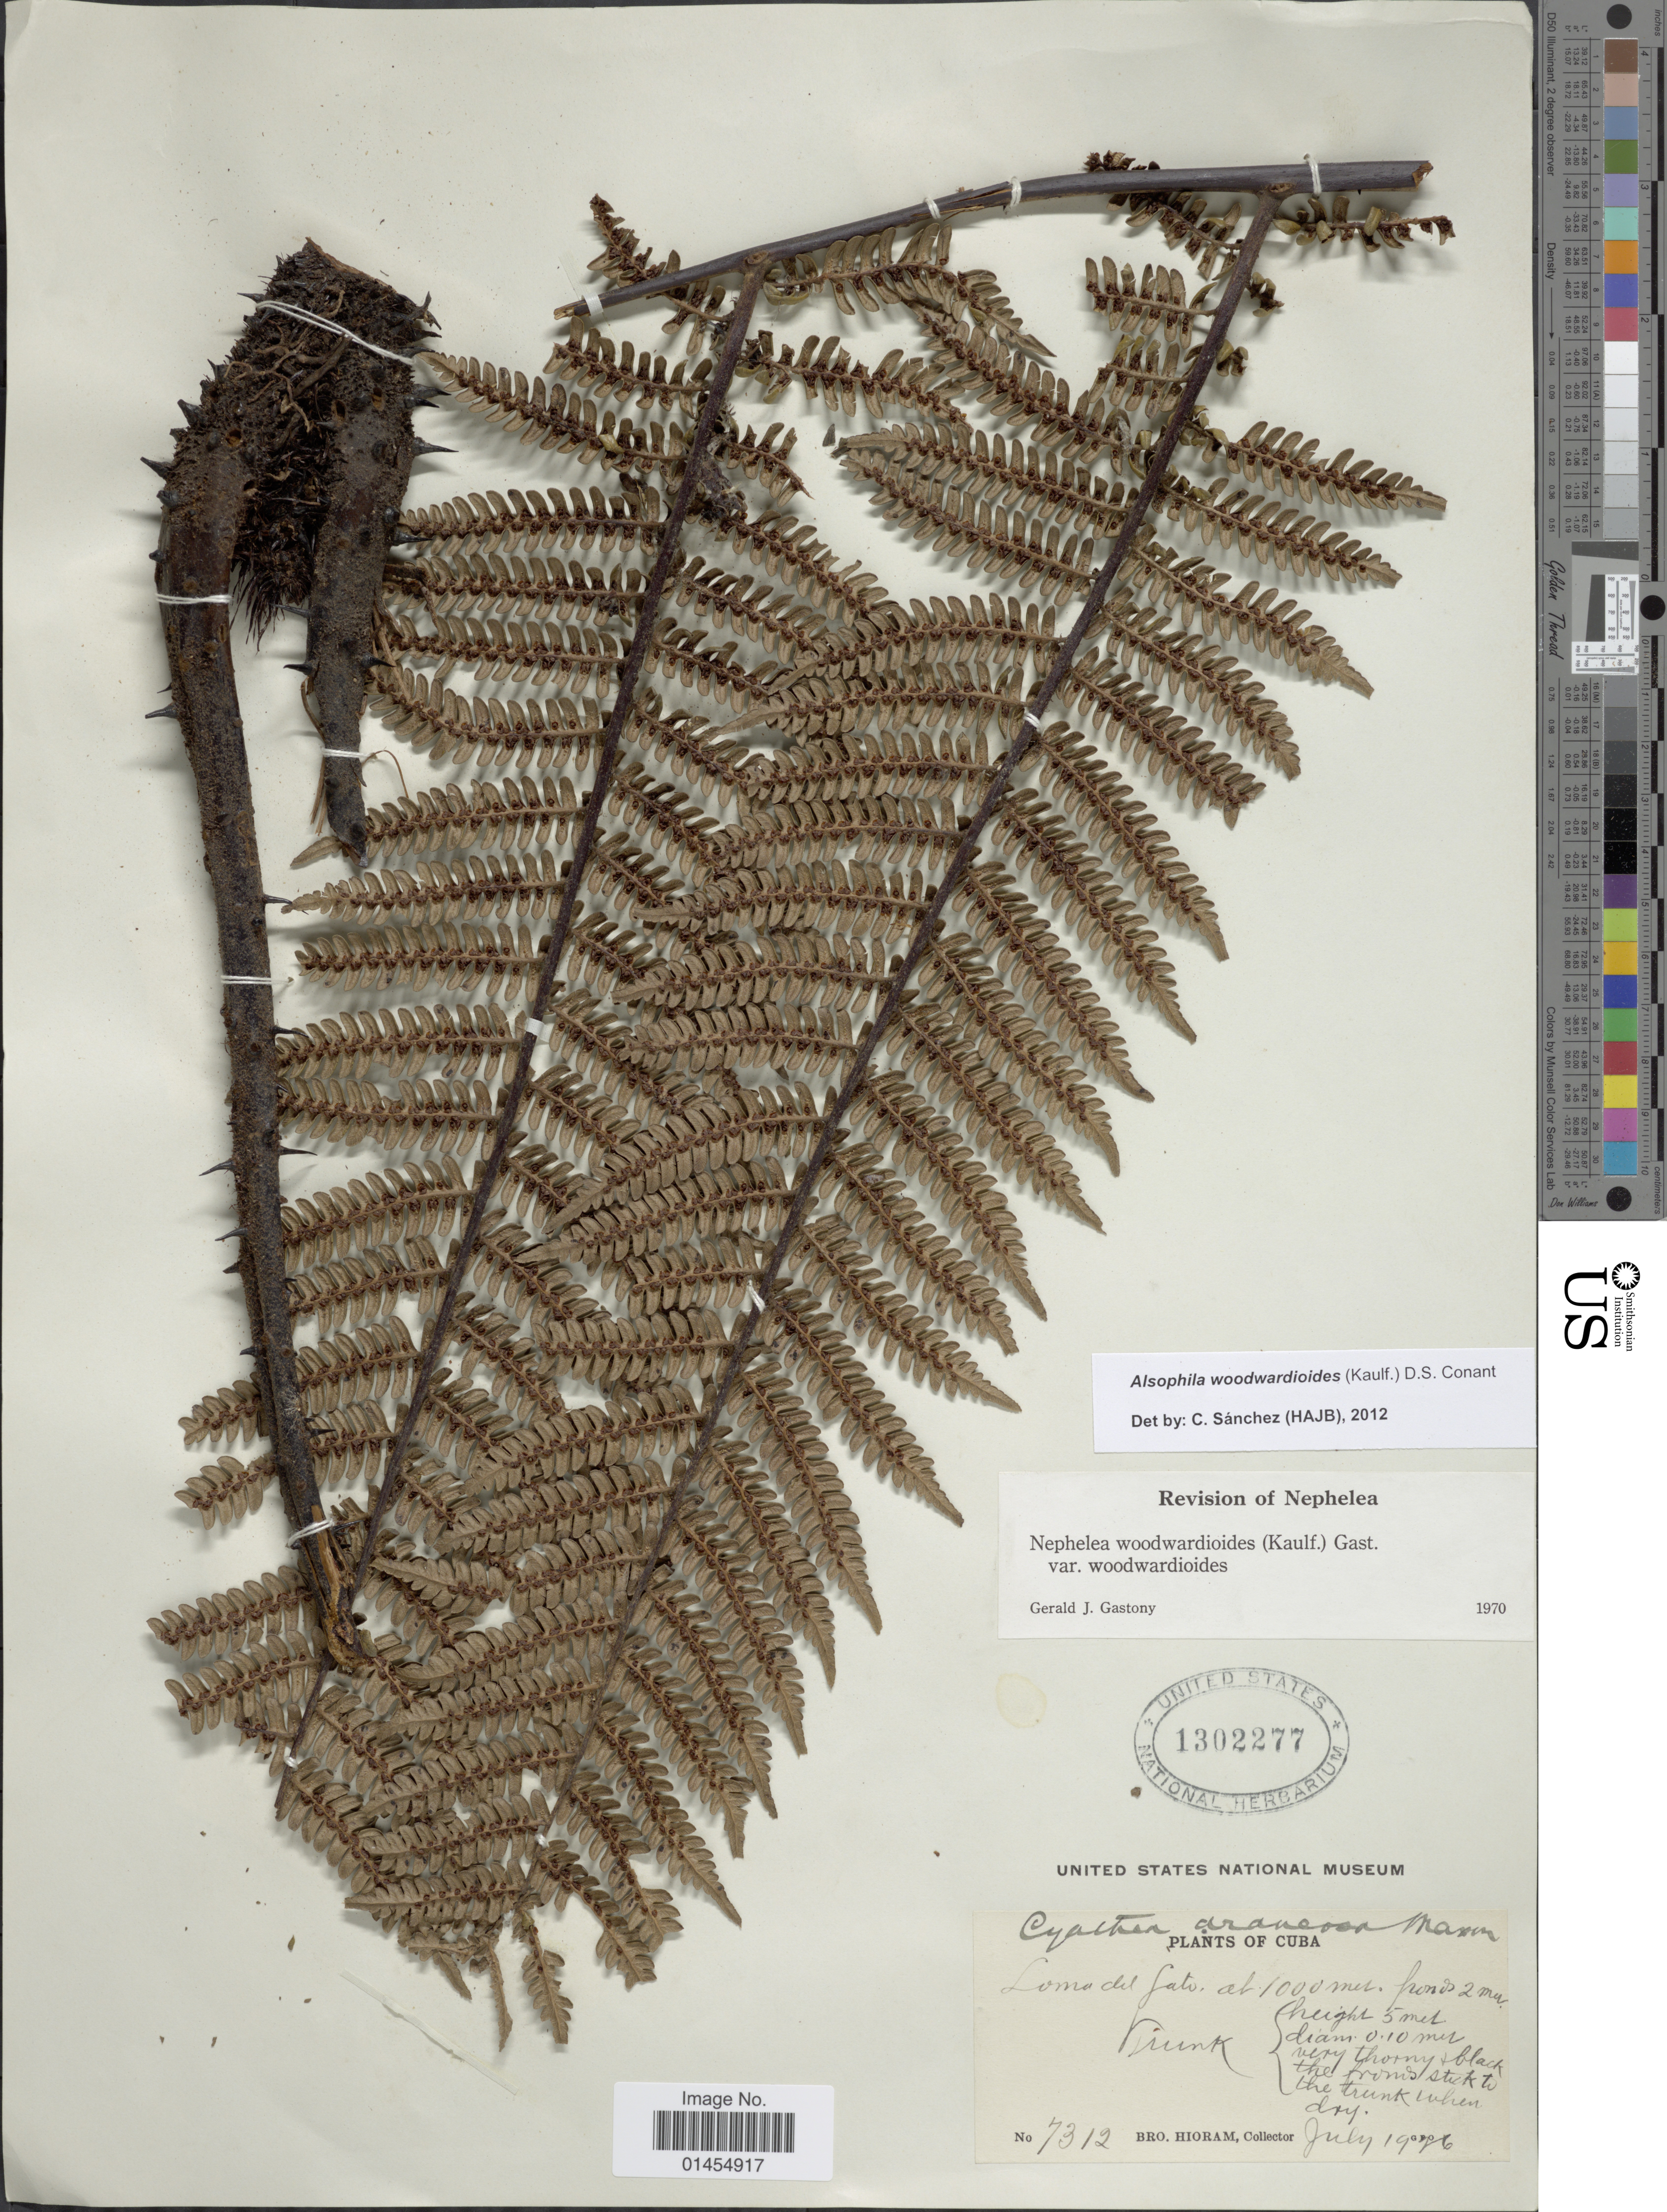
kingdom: Plantae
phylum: Tracheophyta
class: Polypodiopsida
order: Cyatheales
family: Cyatheaceae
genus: Alsophila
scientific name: Alsophila woodwardioides var. woodwardioides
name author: (Kaulf.) D.S. Conant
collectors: Bro. Hioram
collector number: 7312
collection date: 1926-07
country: Cuba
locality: Loma del Gato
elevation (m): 1000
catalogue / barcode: US 1302277